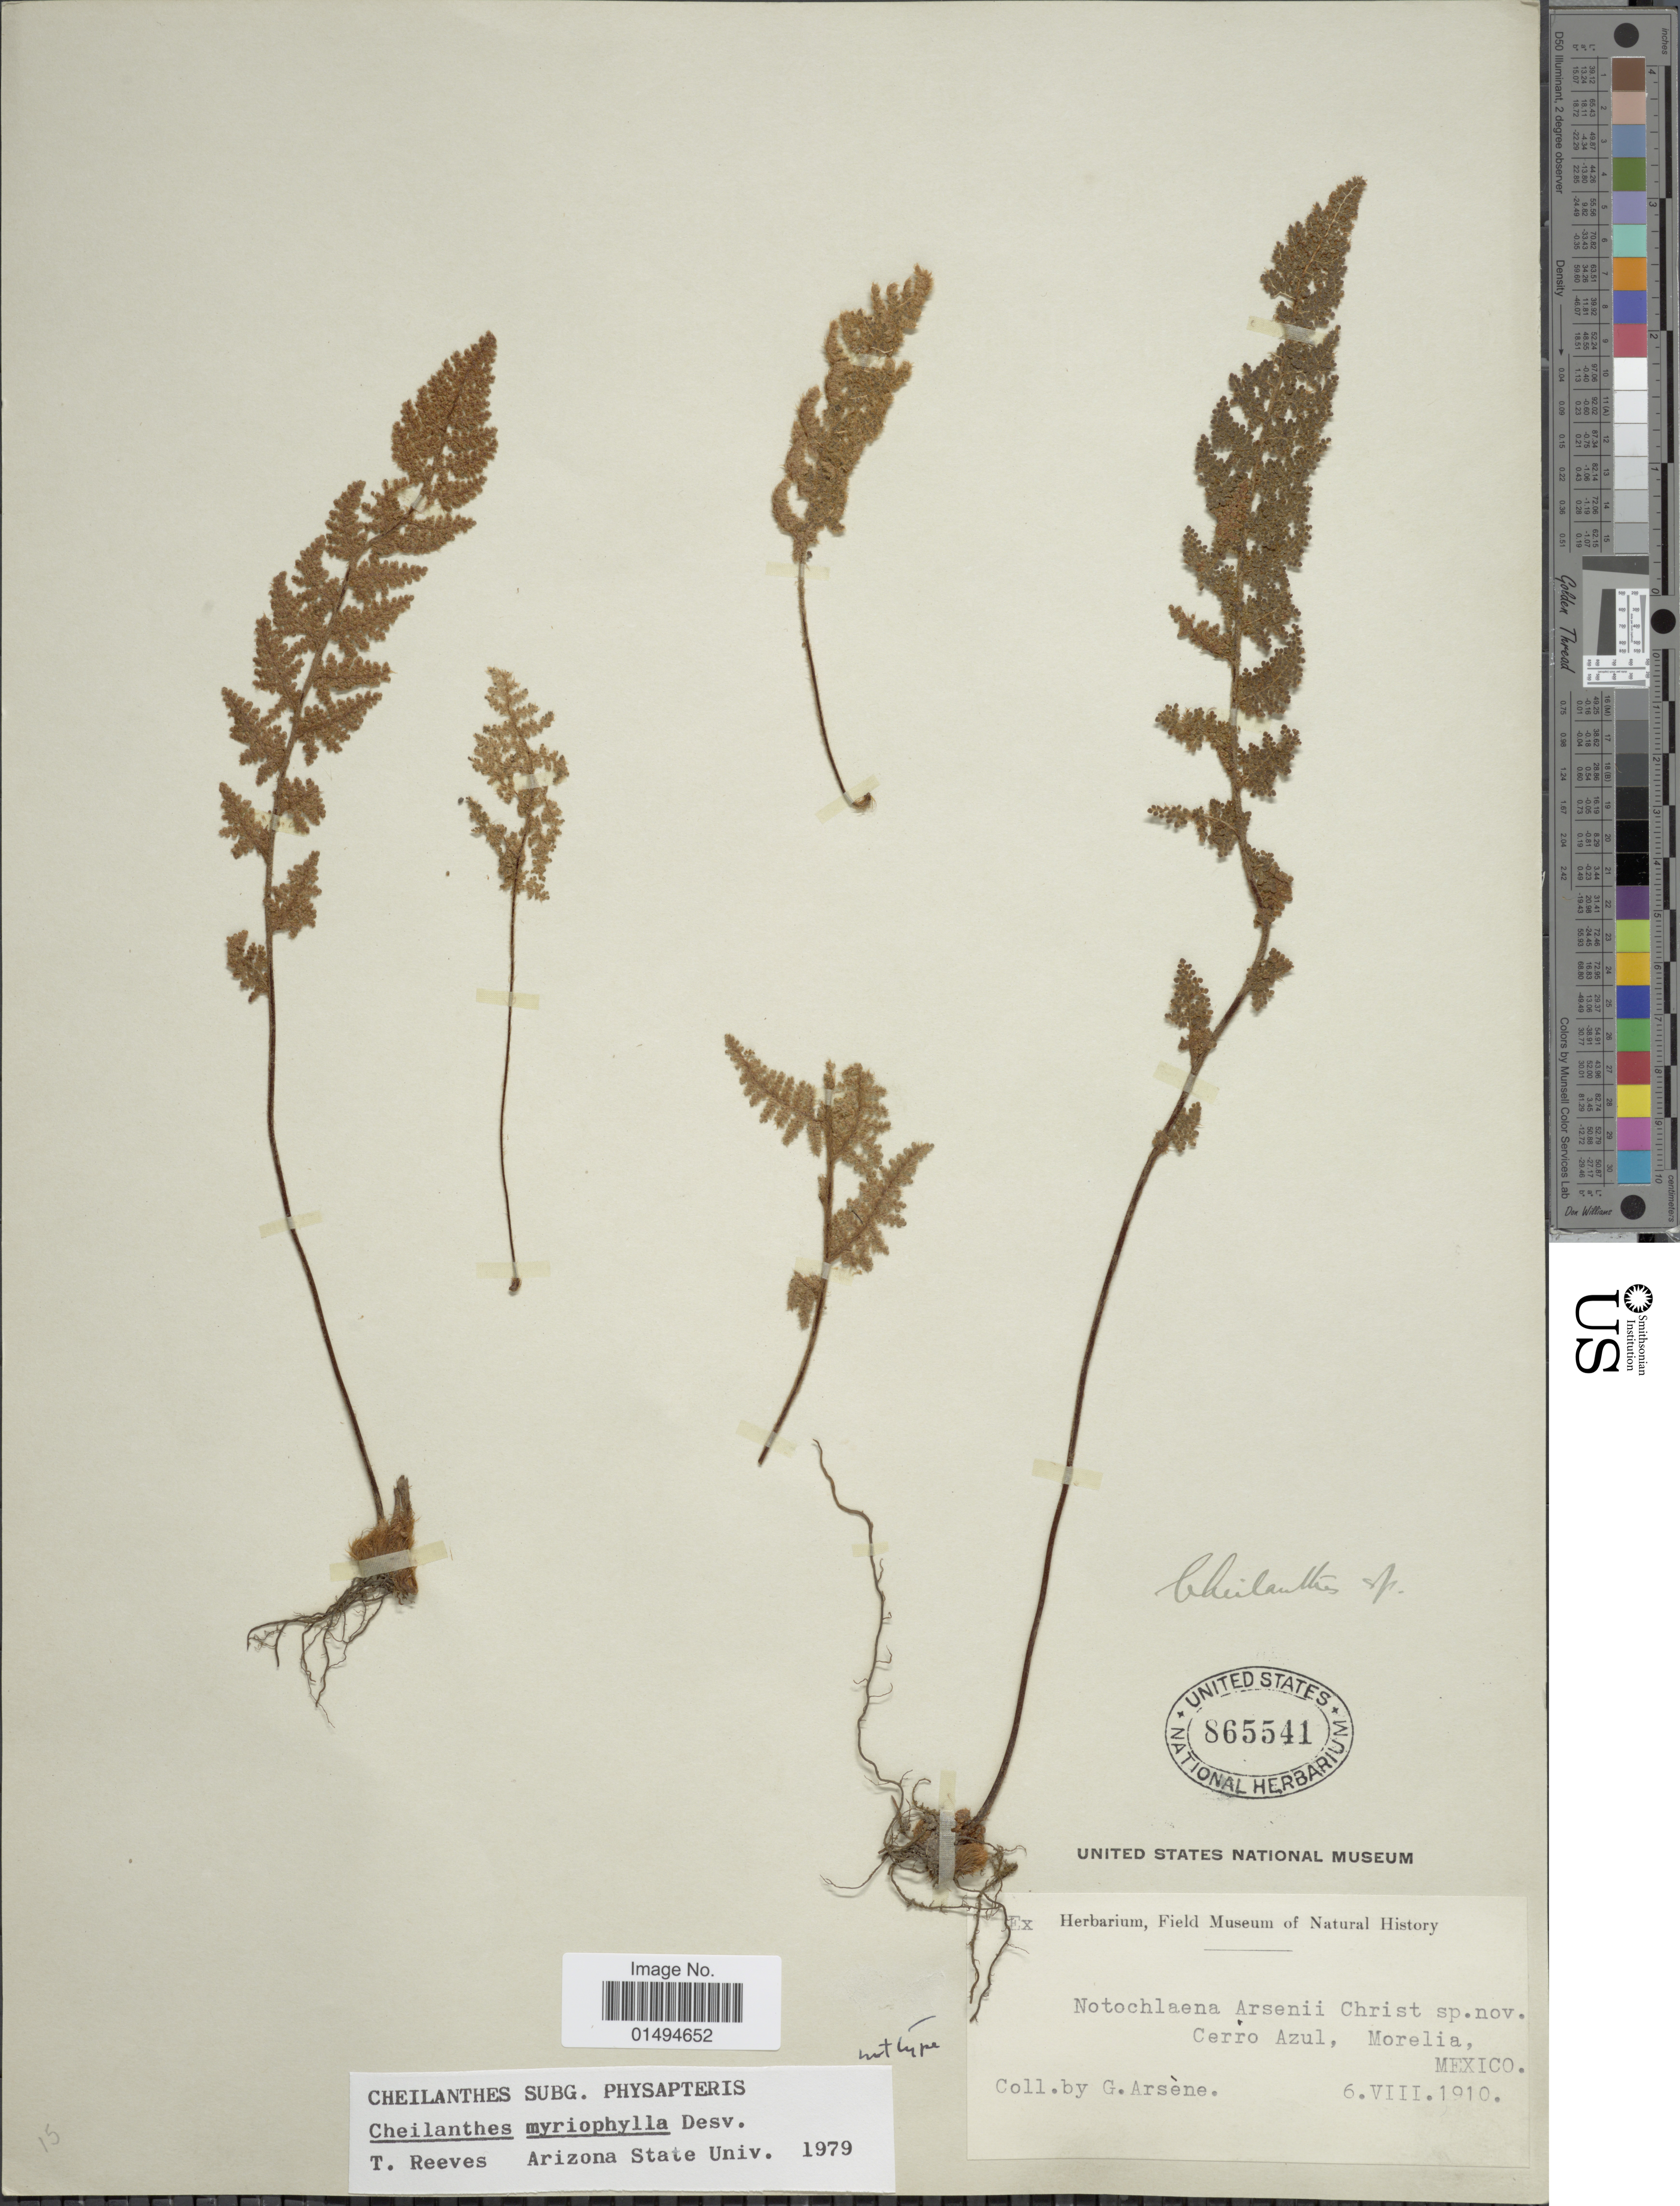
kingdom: Plantae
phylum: Tracheophyta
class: Polypodiopsida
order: Polypodiales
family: Pteridaceae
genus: Myriopteris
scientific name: Myriopteris myriophylla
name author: (Desv.) J. Sm.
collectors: Bro. G. Arsène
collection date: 1910-08-06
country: Mexico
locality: Cerro azul, Morelia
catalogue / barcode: US 865541